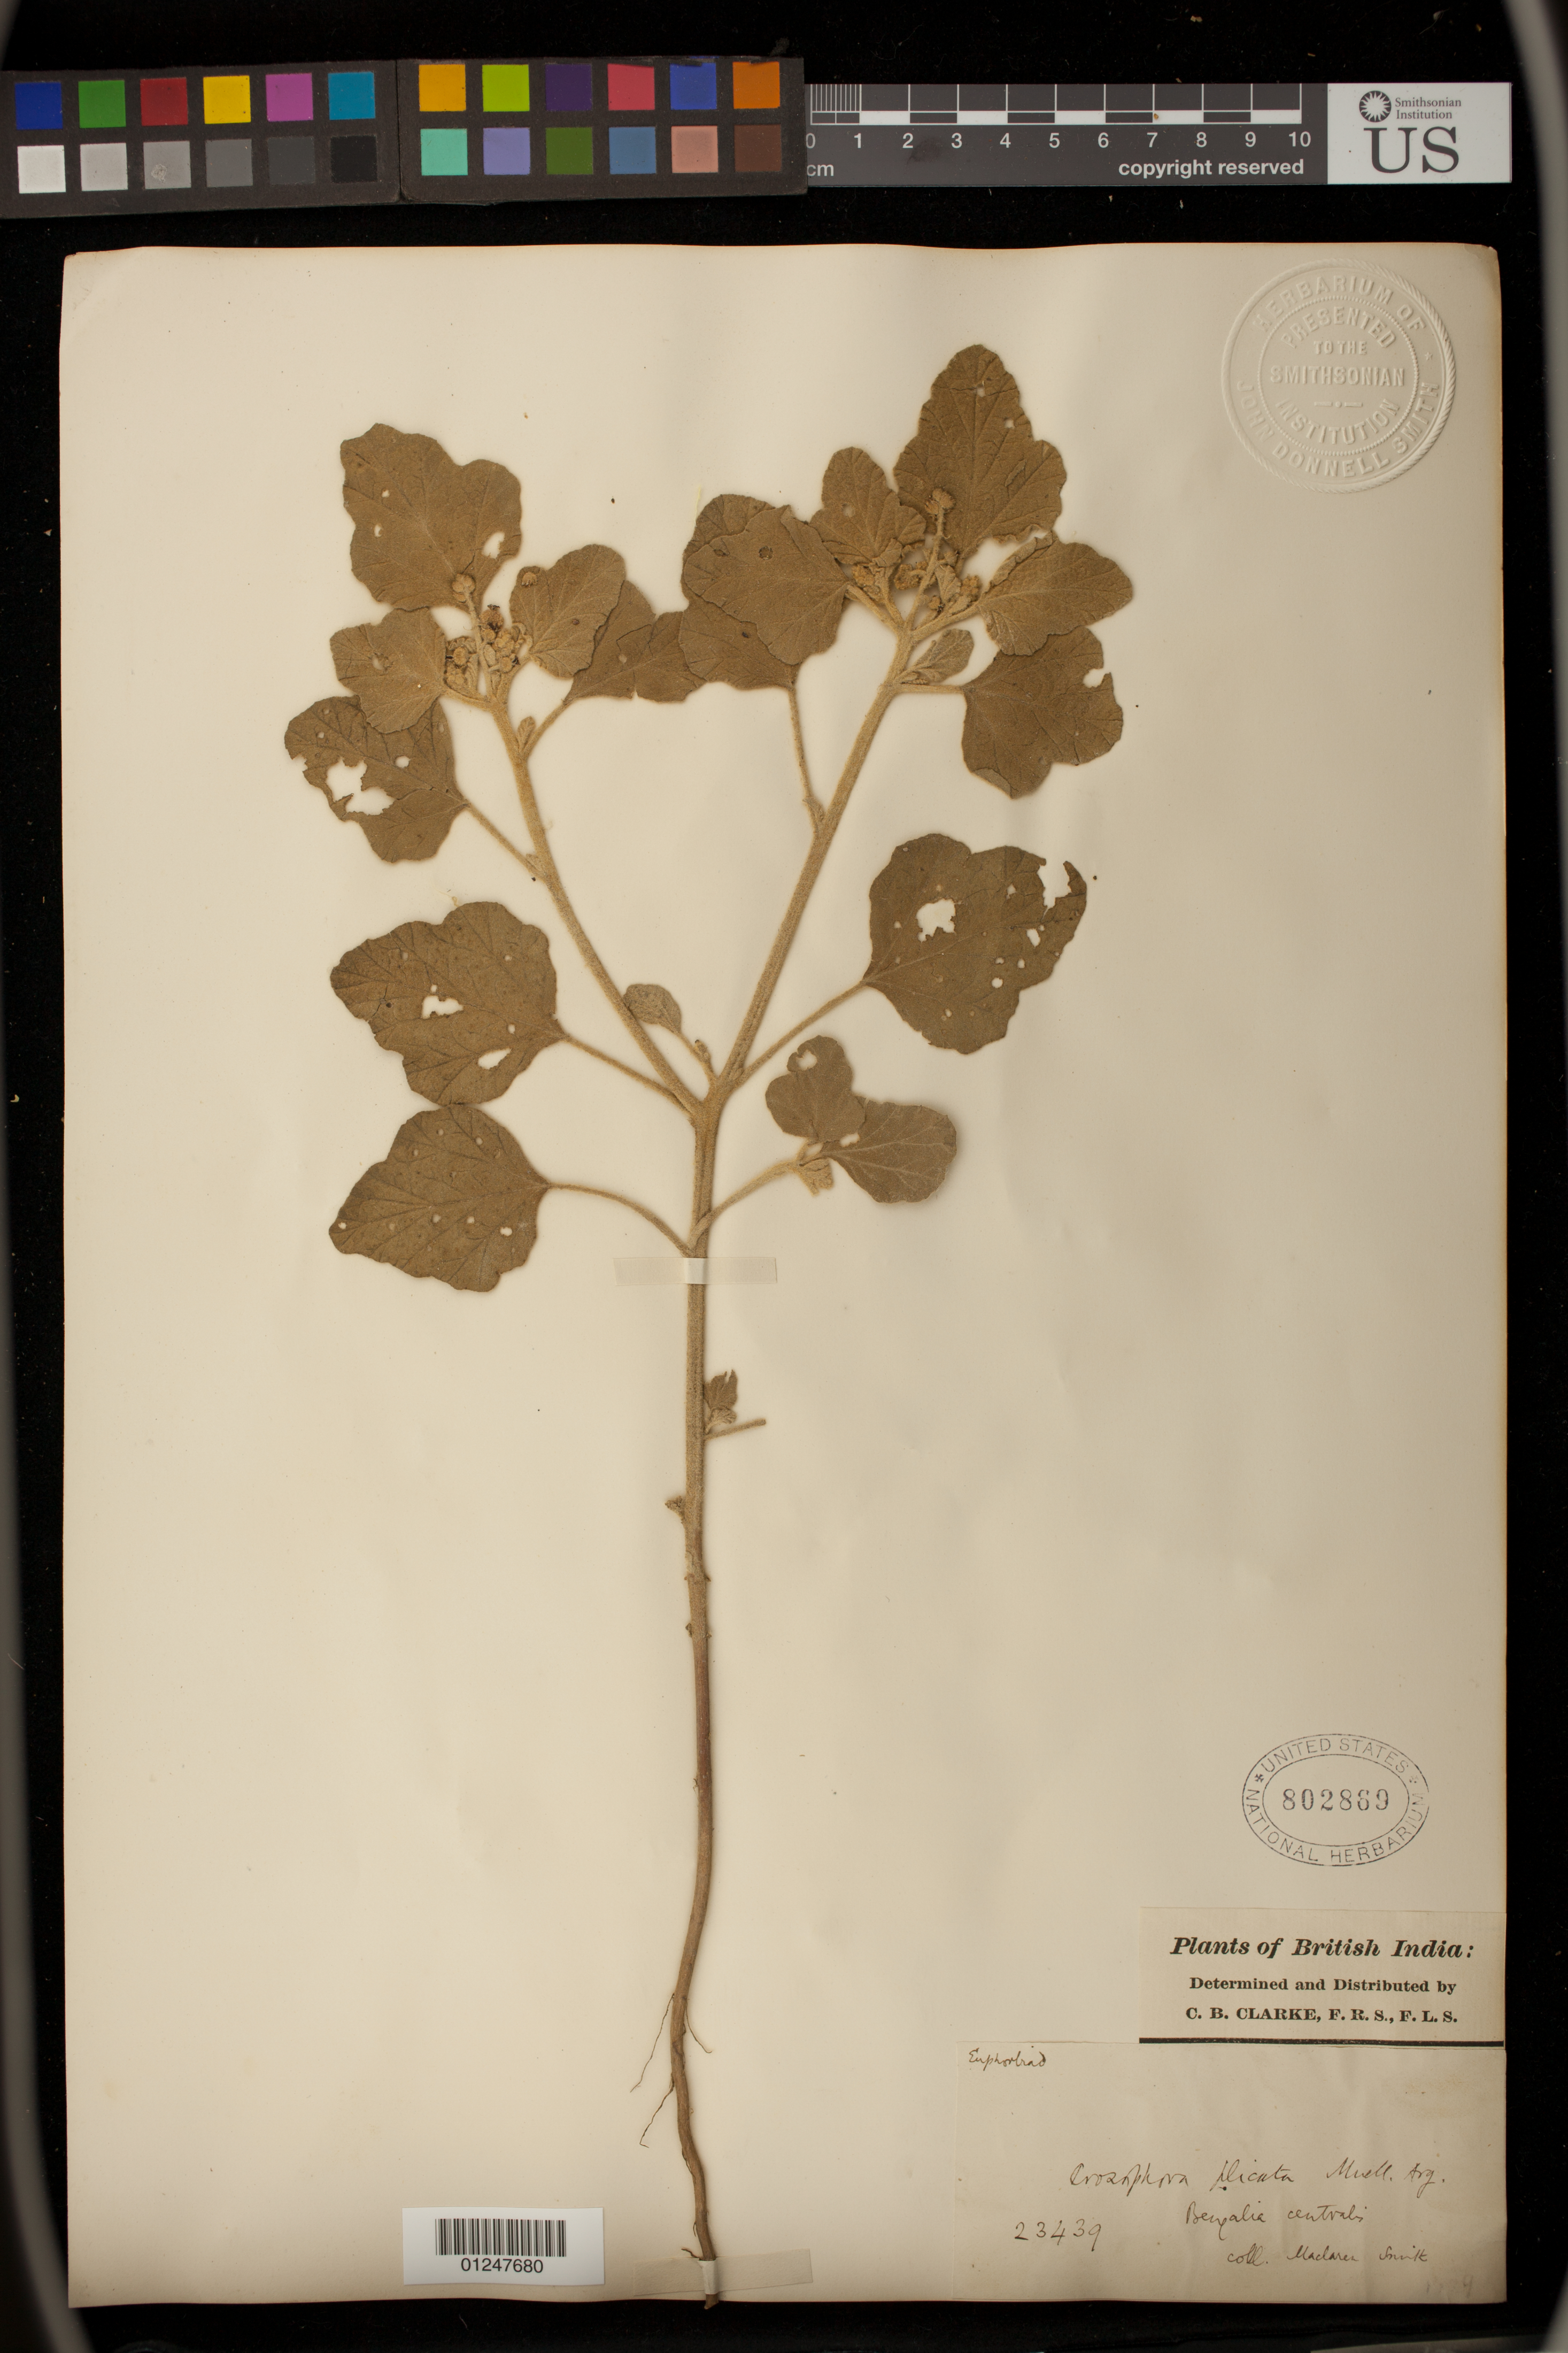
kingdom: Plantae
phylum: Tracheophyta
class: Magnoliopsida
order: Malpighiales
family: Euphorbiaceae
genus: Chrozophora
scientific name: Chrozophora plicata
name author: A. Juss.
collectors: ex Herb. John Donnell Smith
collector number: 23439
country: India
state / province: West Bengal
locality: Bengalia centralis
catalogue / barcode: US 802869